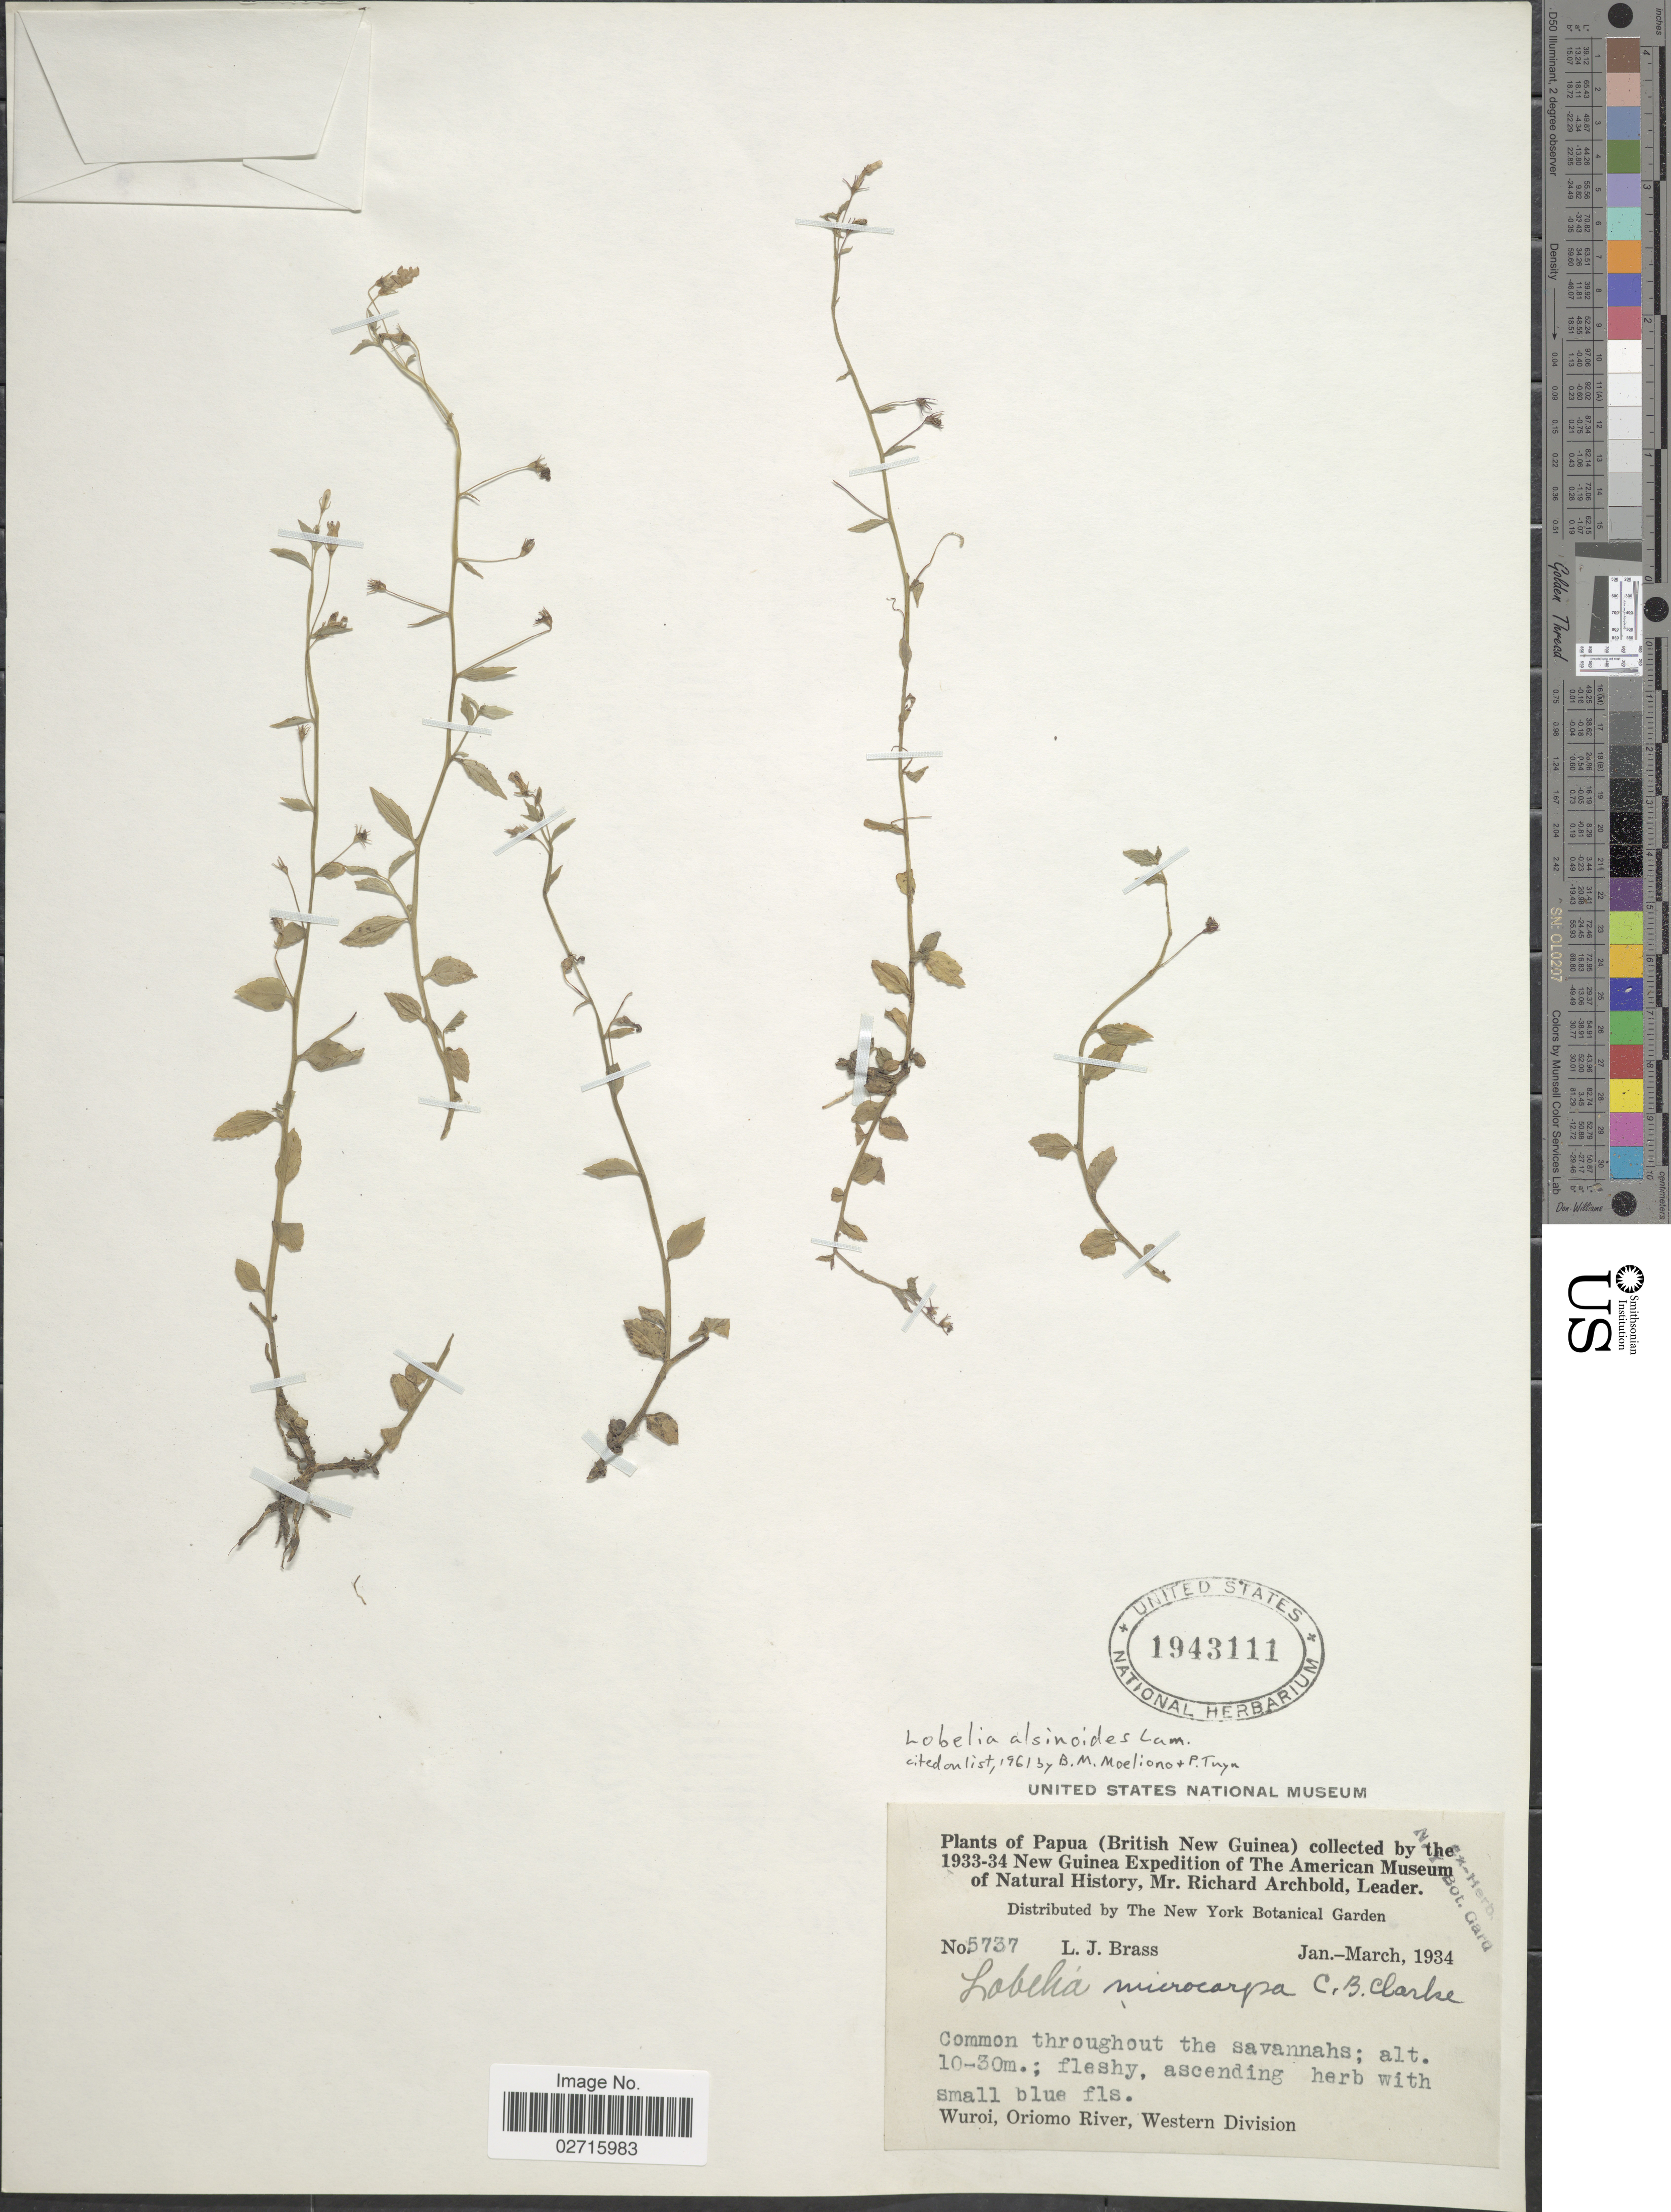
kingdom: Plantae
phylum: Tracheophyta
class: Magnoliopsida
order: Asterales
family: Campanulaceae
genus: Lobelia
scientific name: Lobelia alsinoides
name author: Lam.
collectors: L. J. Brass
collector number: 5737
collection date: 1934-01/1934-03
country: Papua New Guinea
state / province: Manus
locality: Papua (British New Guinea), Wuroi, Oriomo River, Western Division.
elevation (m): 10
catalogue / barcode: US 1943111